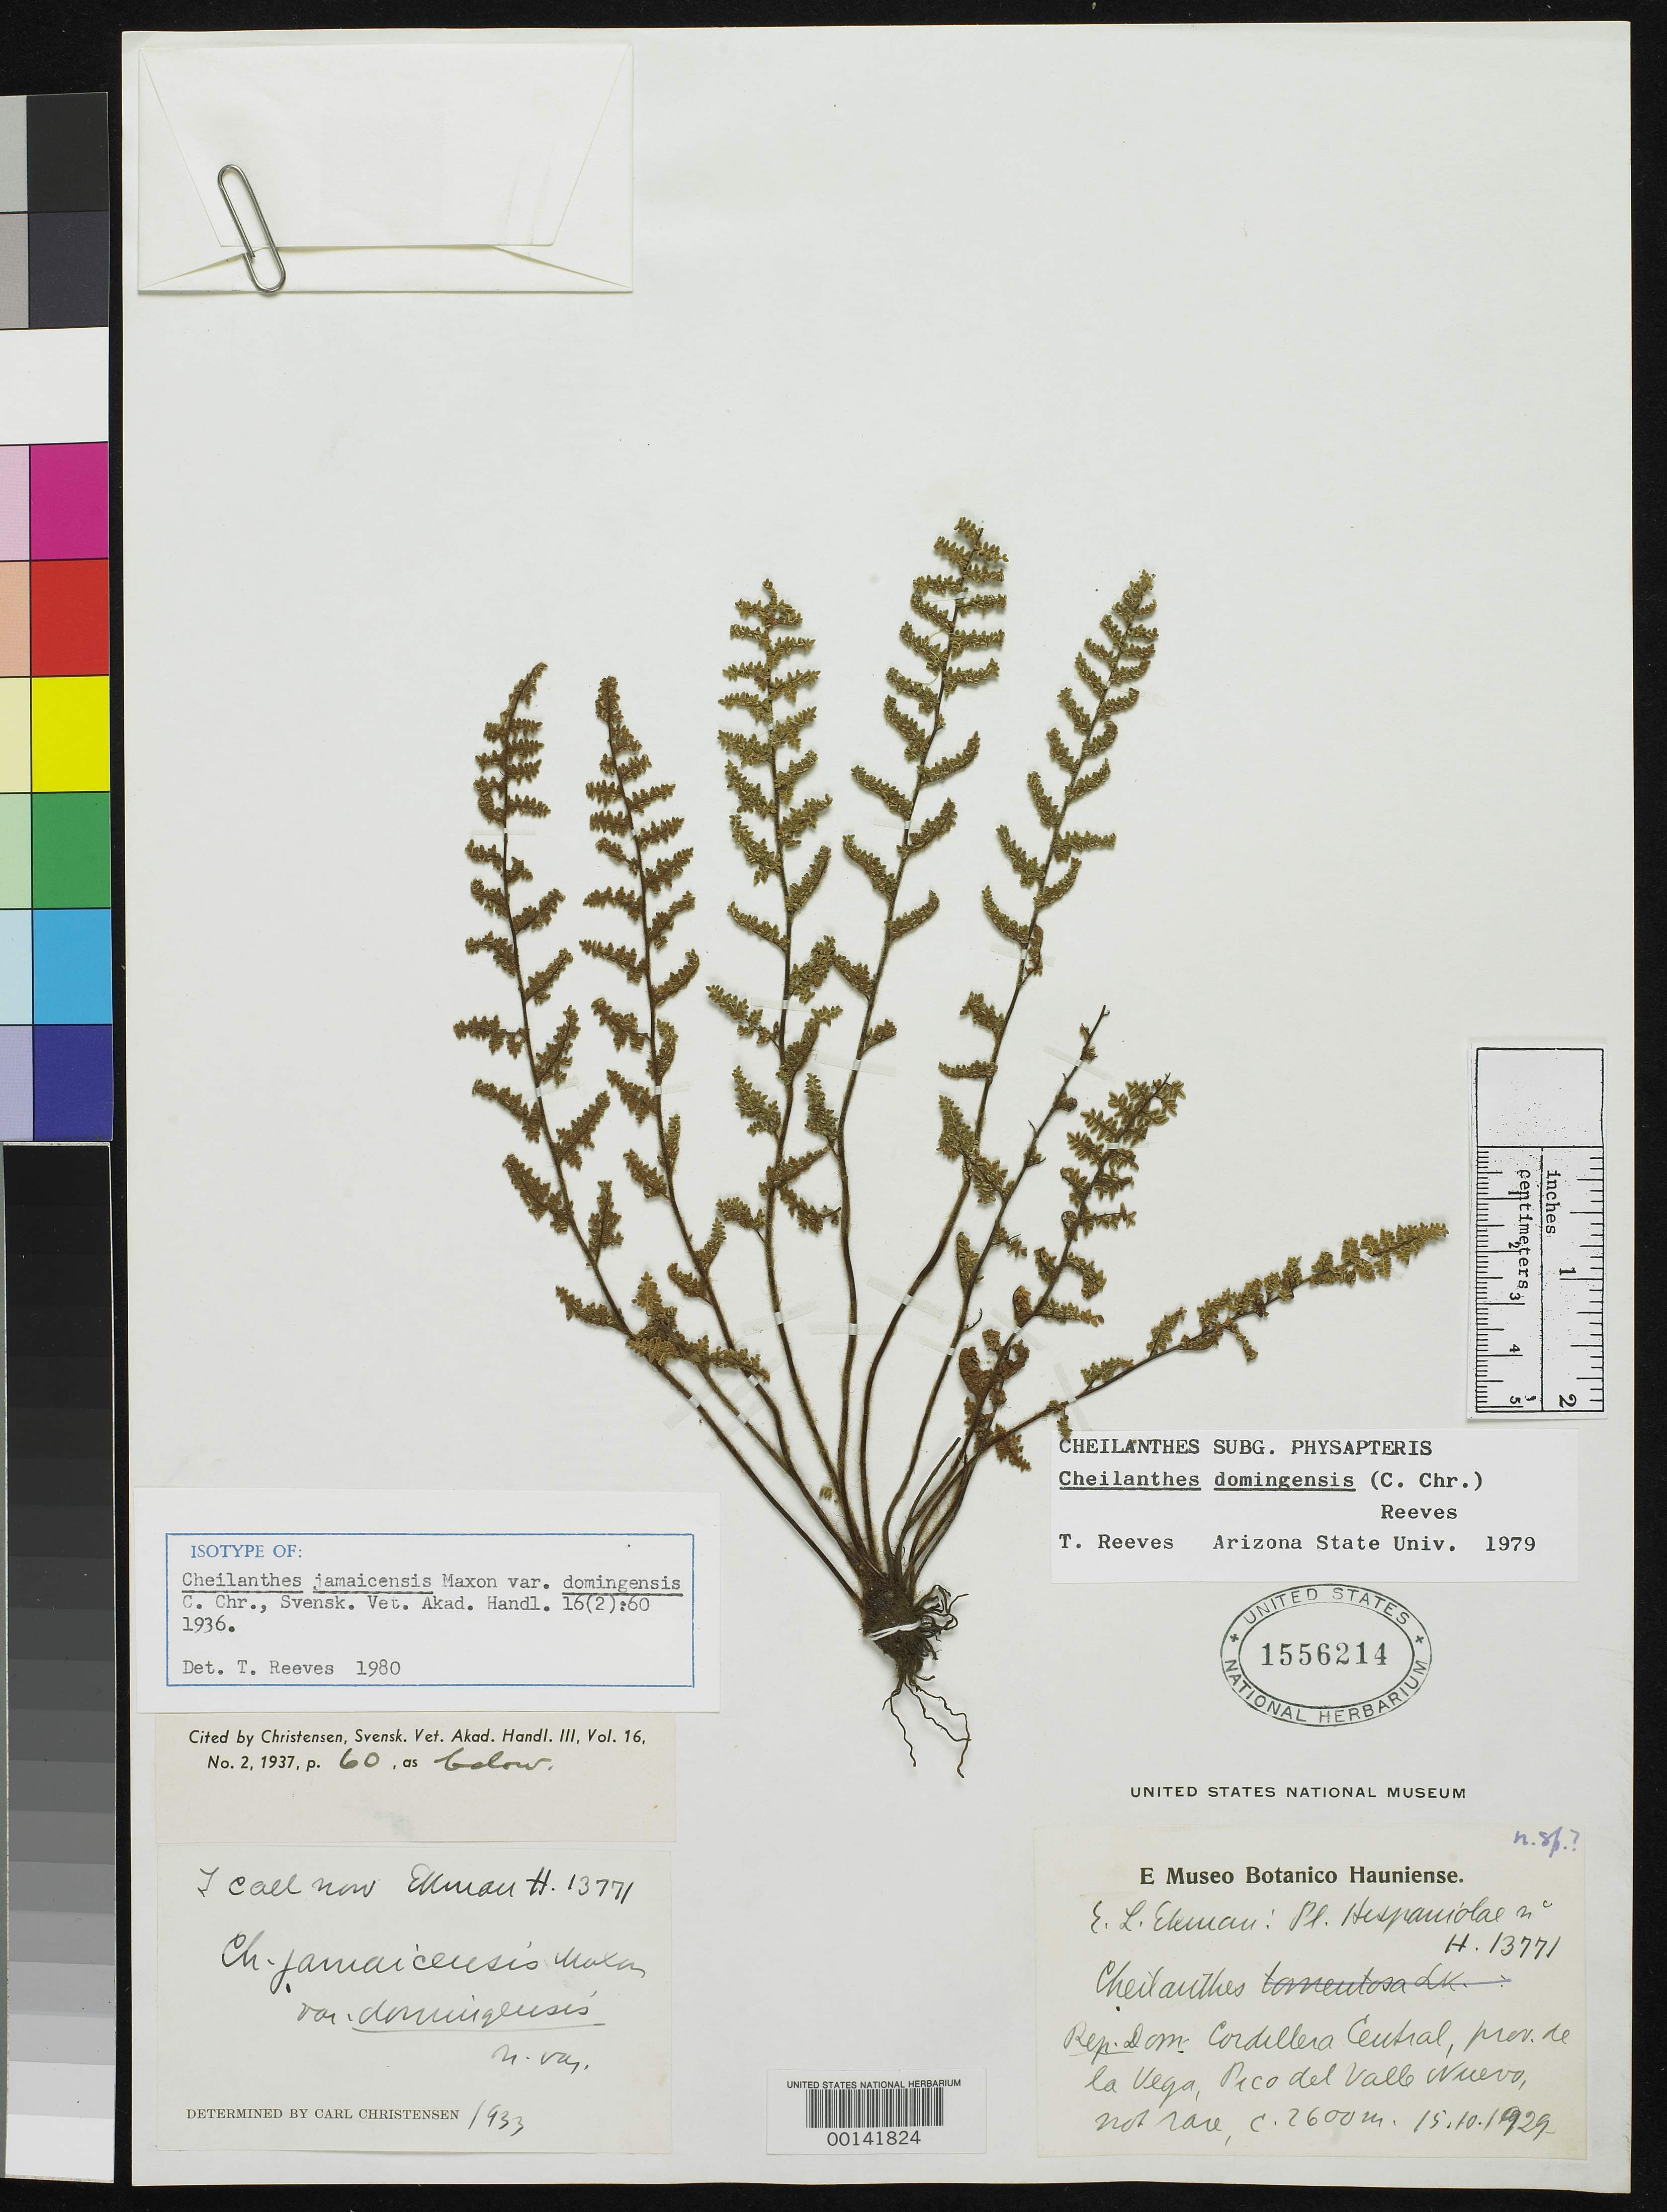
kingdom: Plantae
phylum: Tracheophyta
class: Polypodiopsida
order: Polypodiales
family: Pteridaceae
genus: Cheilanthes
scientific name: Cheilanthes jamaicensis var. domingensis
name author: C. Chr.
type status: Isotype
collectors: E. L. Ekman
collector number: H13771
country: Dominican Republic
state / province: La Vega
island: Hispaniola Island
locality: Pico del Valle Nuevo.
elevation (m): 2600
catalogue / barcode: US 1556214